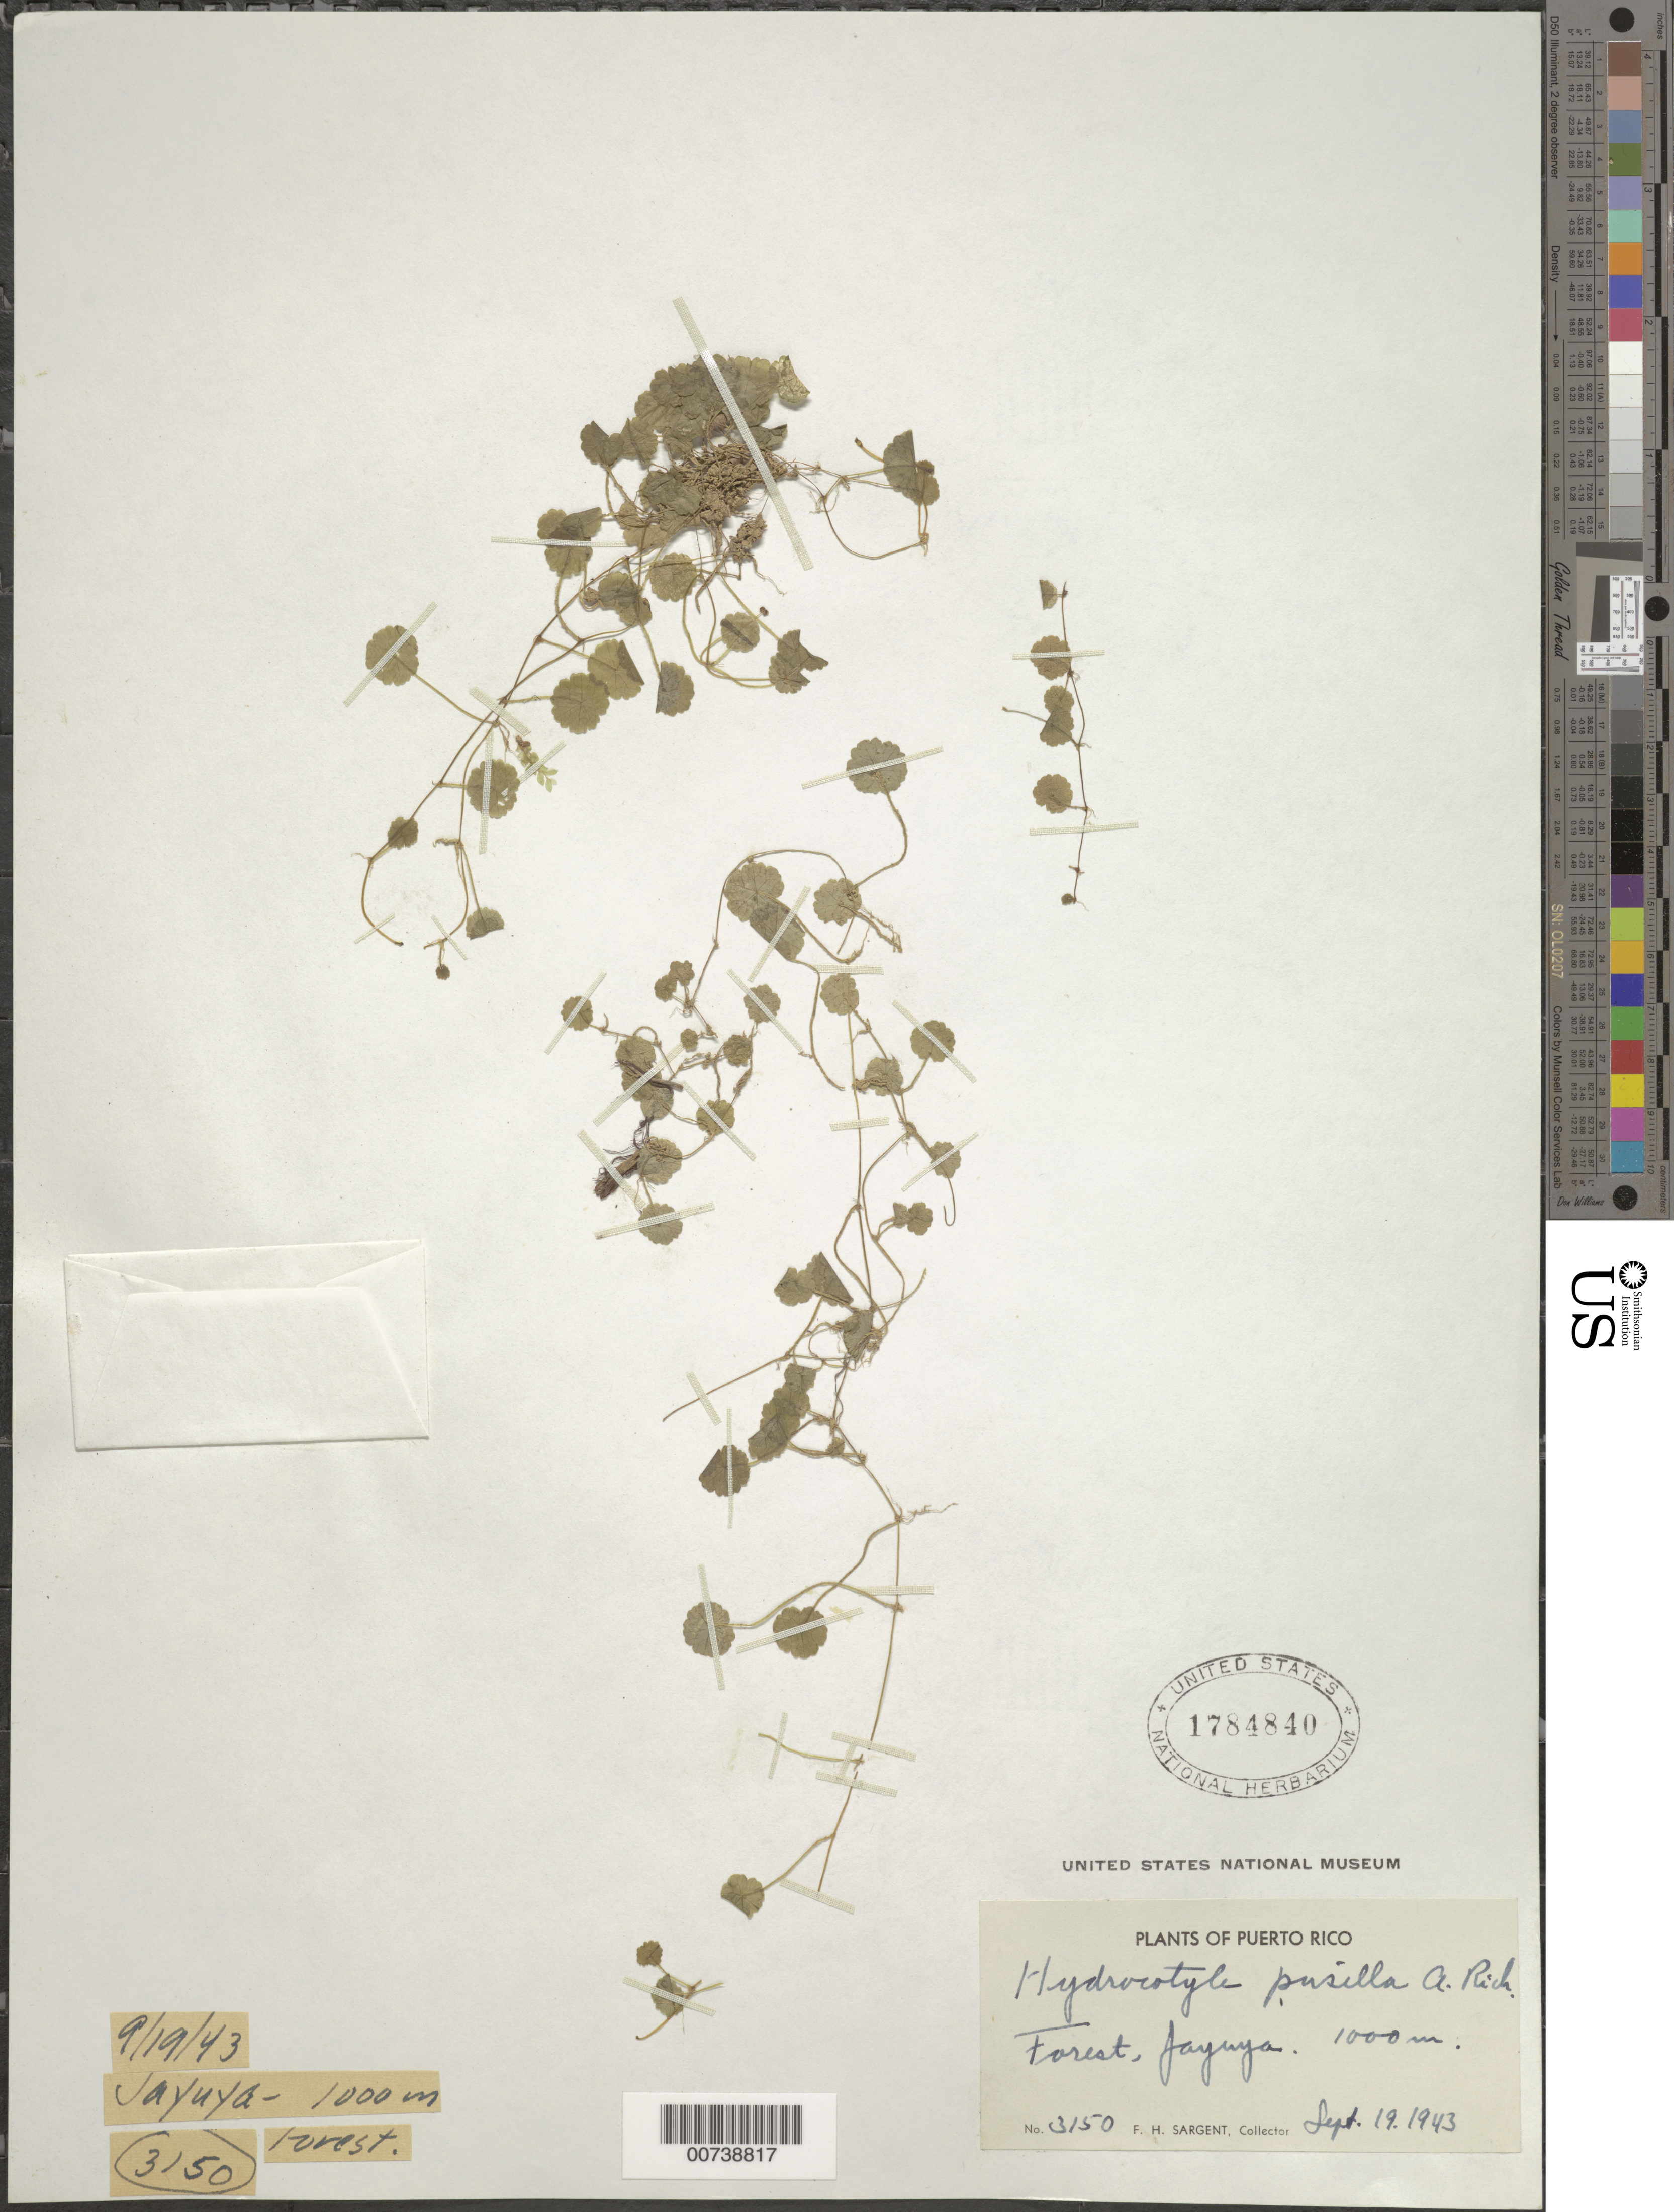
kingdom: Plantae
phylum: Tracheophyta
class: Magnoliopsida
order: Apiales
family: Araliaceae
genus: Hydrocotyle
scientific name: Hydrocotyle pusilla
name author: A. Rich.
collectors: F. H. Sargent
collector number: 3150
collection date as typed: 19 Sep 1943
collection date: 1943-09-19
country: Puerto Rico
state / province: Jayuya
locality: Jayuya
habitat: In forest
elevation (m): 1000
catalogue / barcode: US 1784840